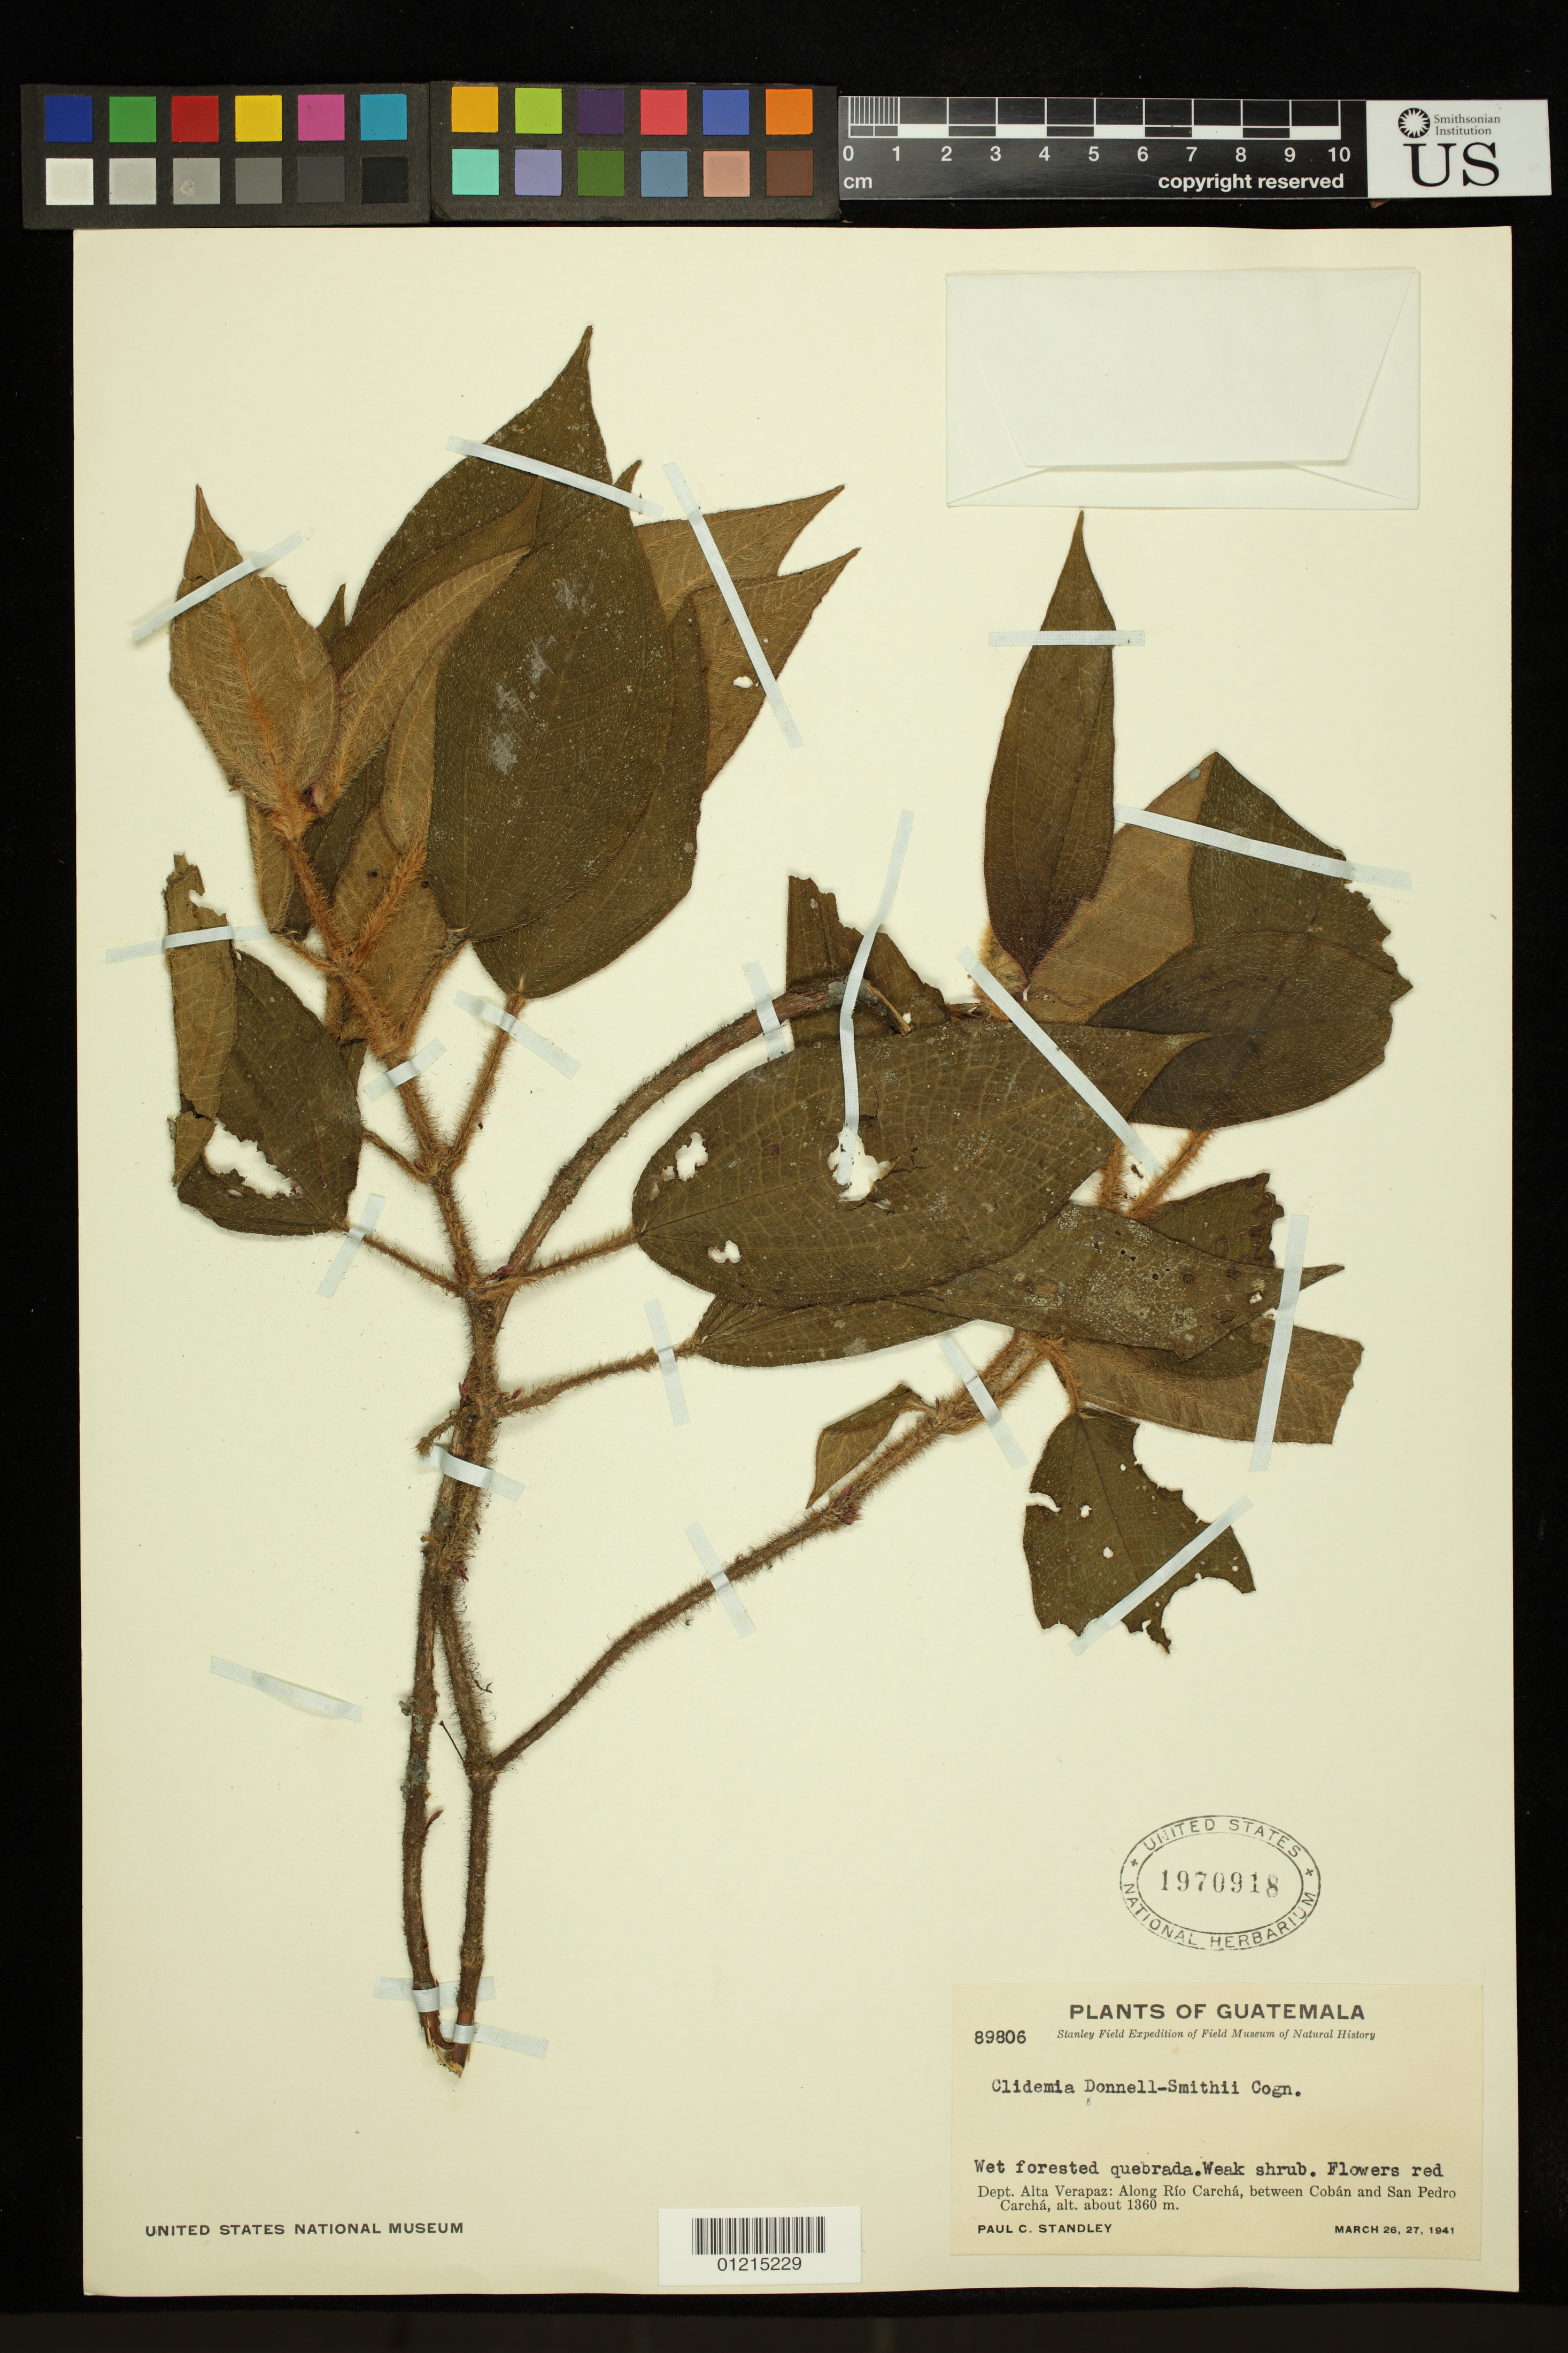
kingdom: Plantae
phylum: Tracheophyta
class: Magnoliopsida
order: Myrtales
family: Melastomataceae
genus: Clidemia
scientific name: Clidemia donnell-smithii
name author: Cogn. in Donn. Sm.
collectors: P. C. Standley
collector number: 89806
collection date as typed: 26-27 Mar 1941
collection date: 1941-03-26,1941-03-27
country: Guatemala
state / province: Alta Verapaz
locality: Along Rio Carcha, between Coban and San Pedro Carcha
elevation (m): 1360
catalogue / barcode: US 1970918